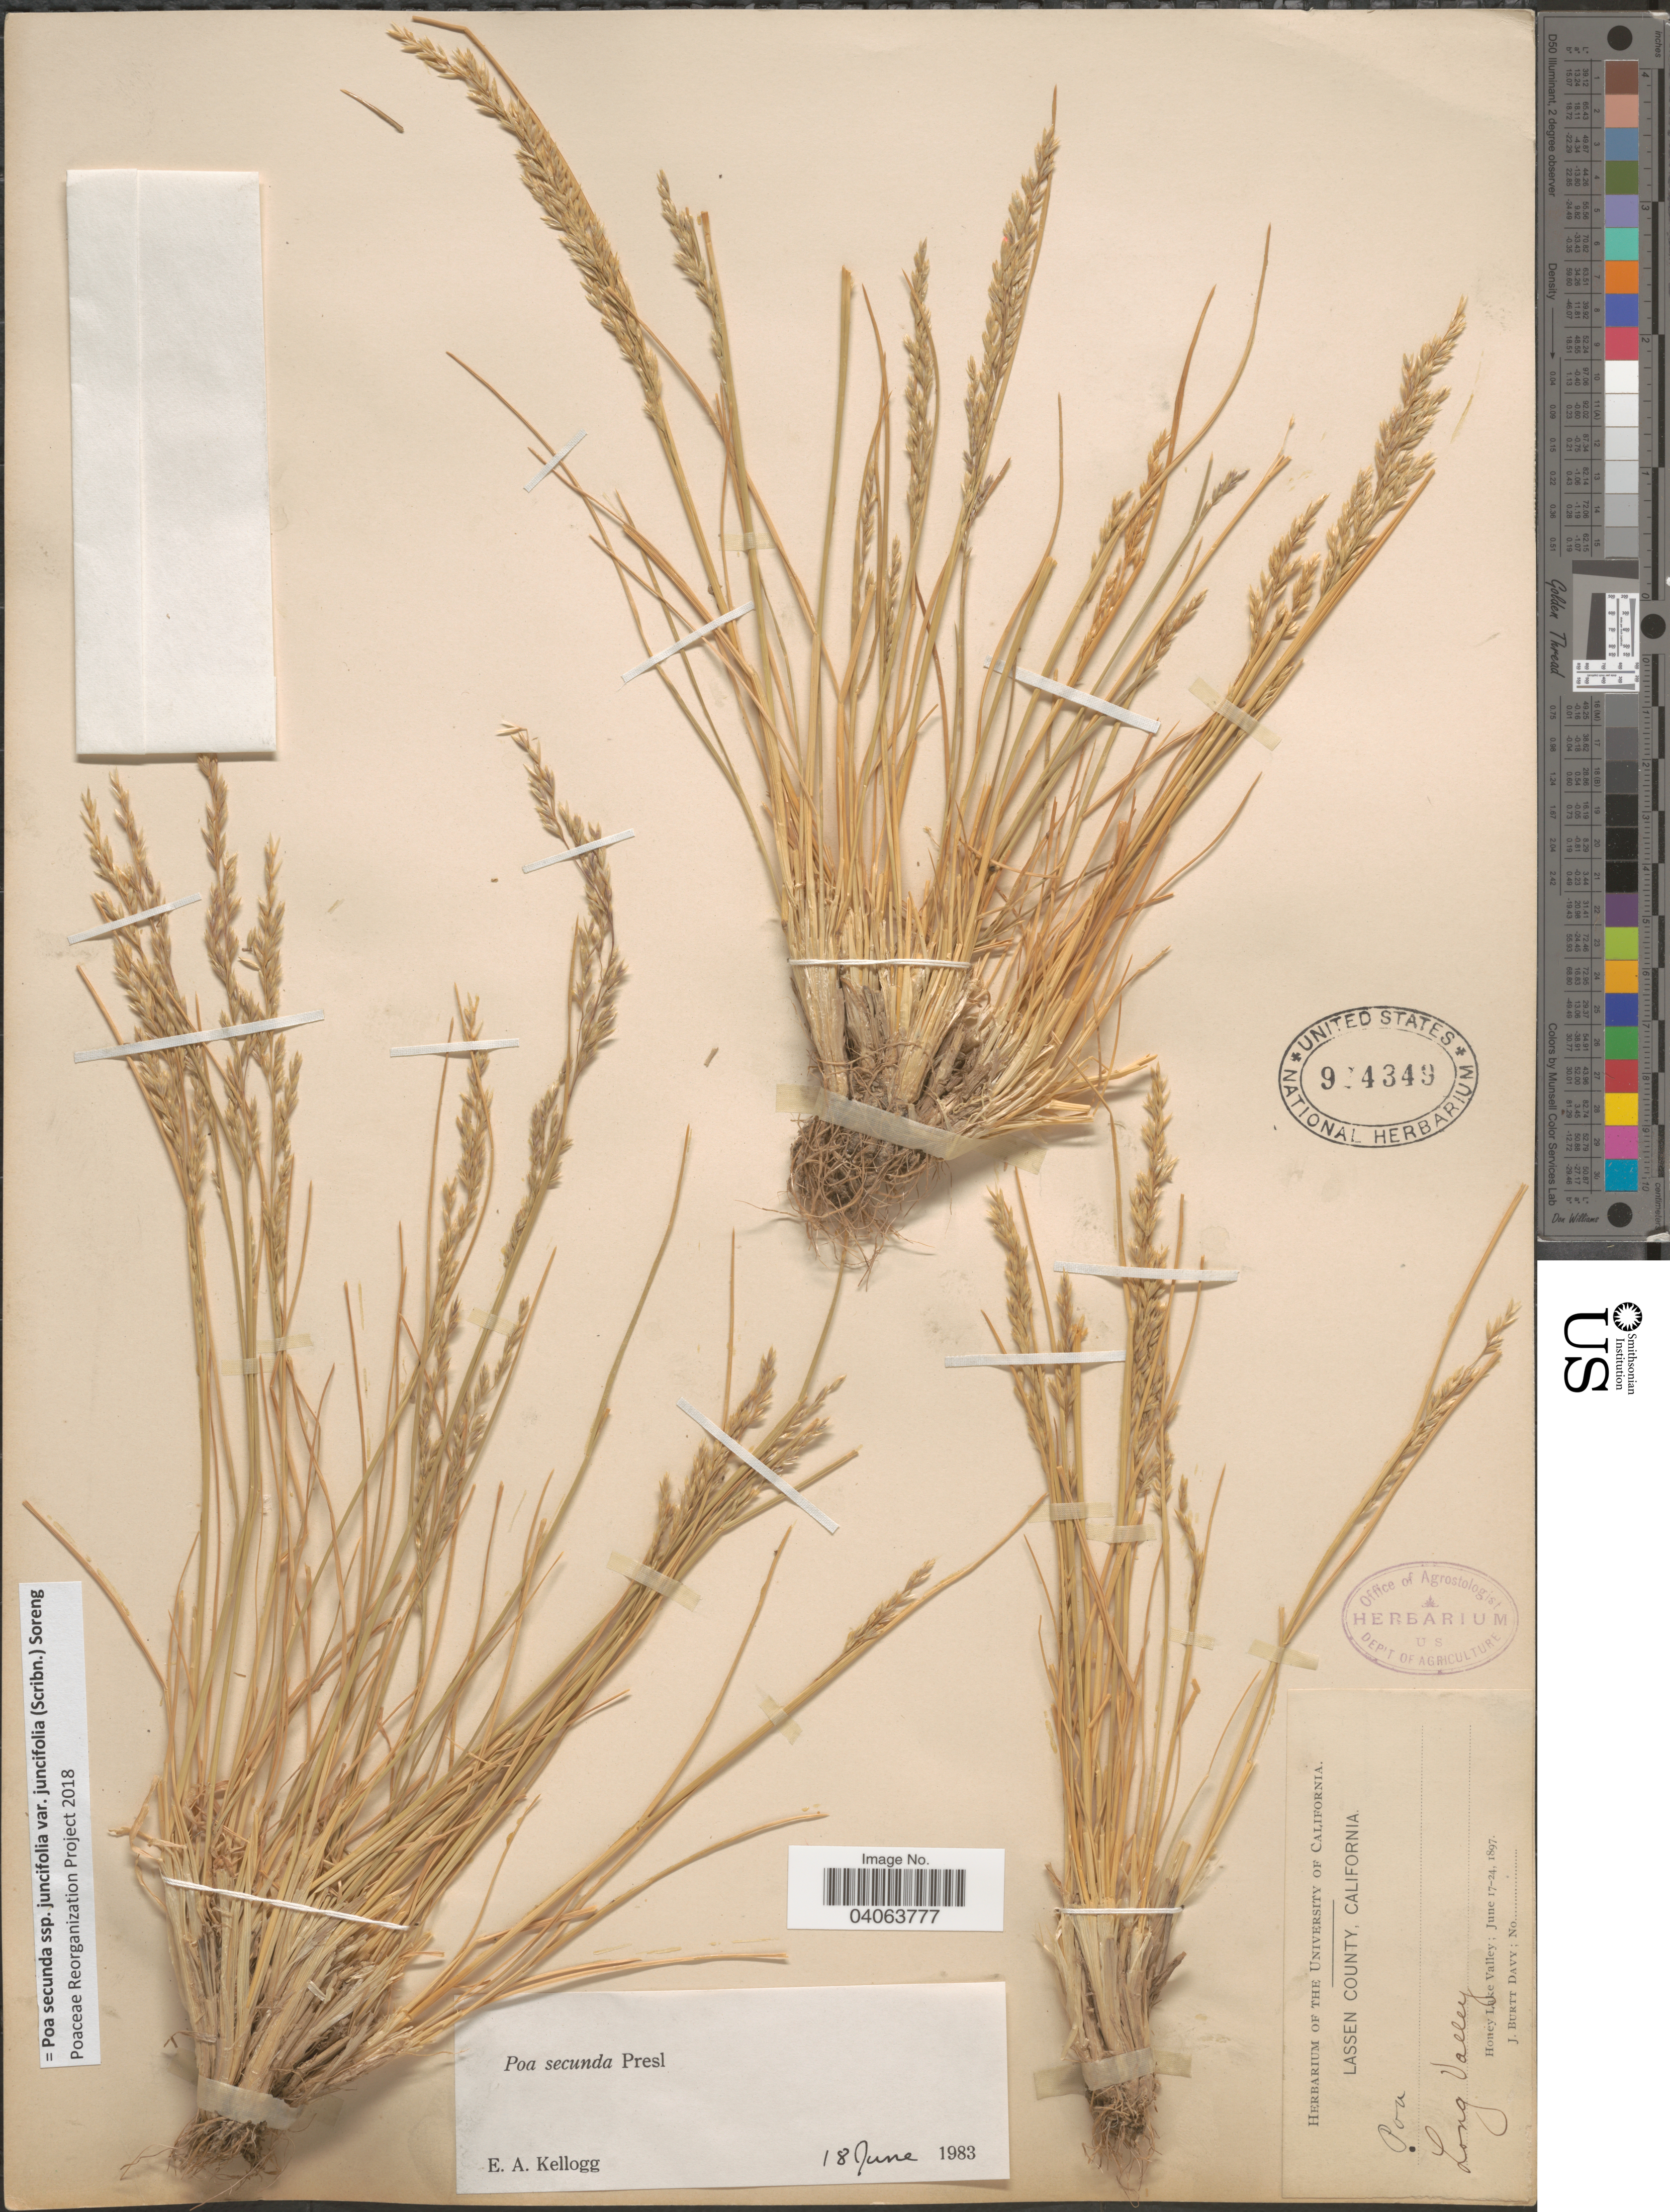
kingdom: Plantae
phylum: Tracheophyta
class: Liliopsida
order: Poales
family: Poaceae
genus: Poa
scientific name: Poa secunda subsp. juncifolia var. juncifolia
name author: (Scribn.) Soreng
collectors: J. Burtt Davy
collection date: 1897-06-17/1897-06-24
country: United States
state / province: California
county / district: Lassen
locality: Lassen County. Long Valley. Honey Lake Valley.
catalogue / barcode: US 914349